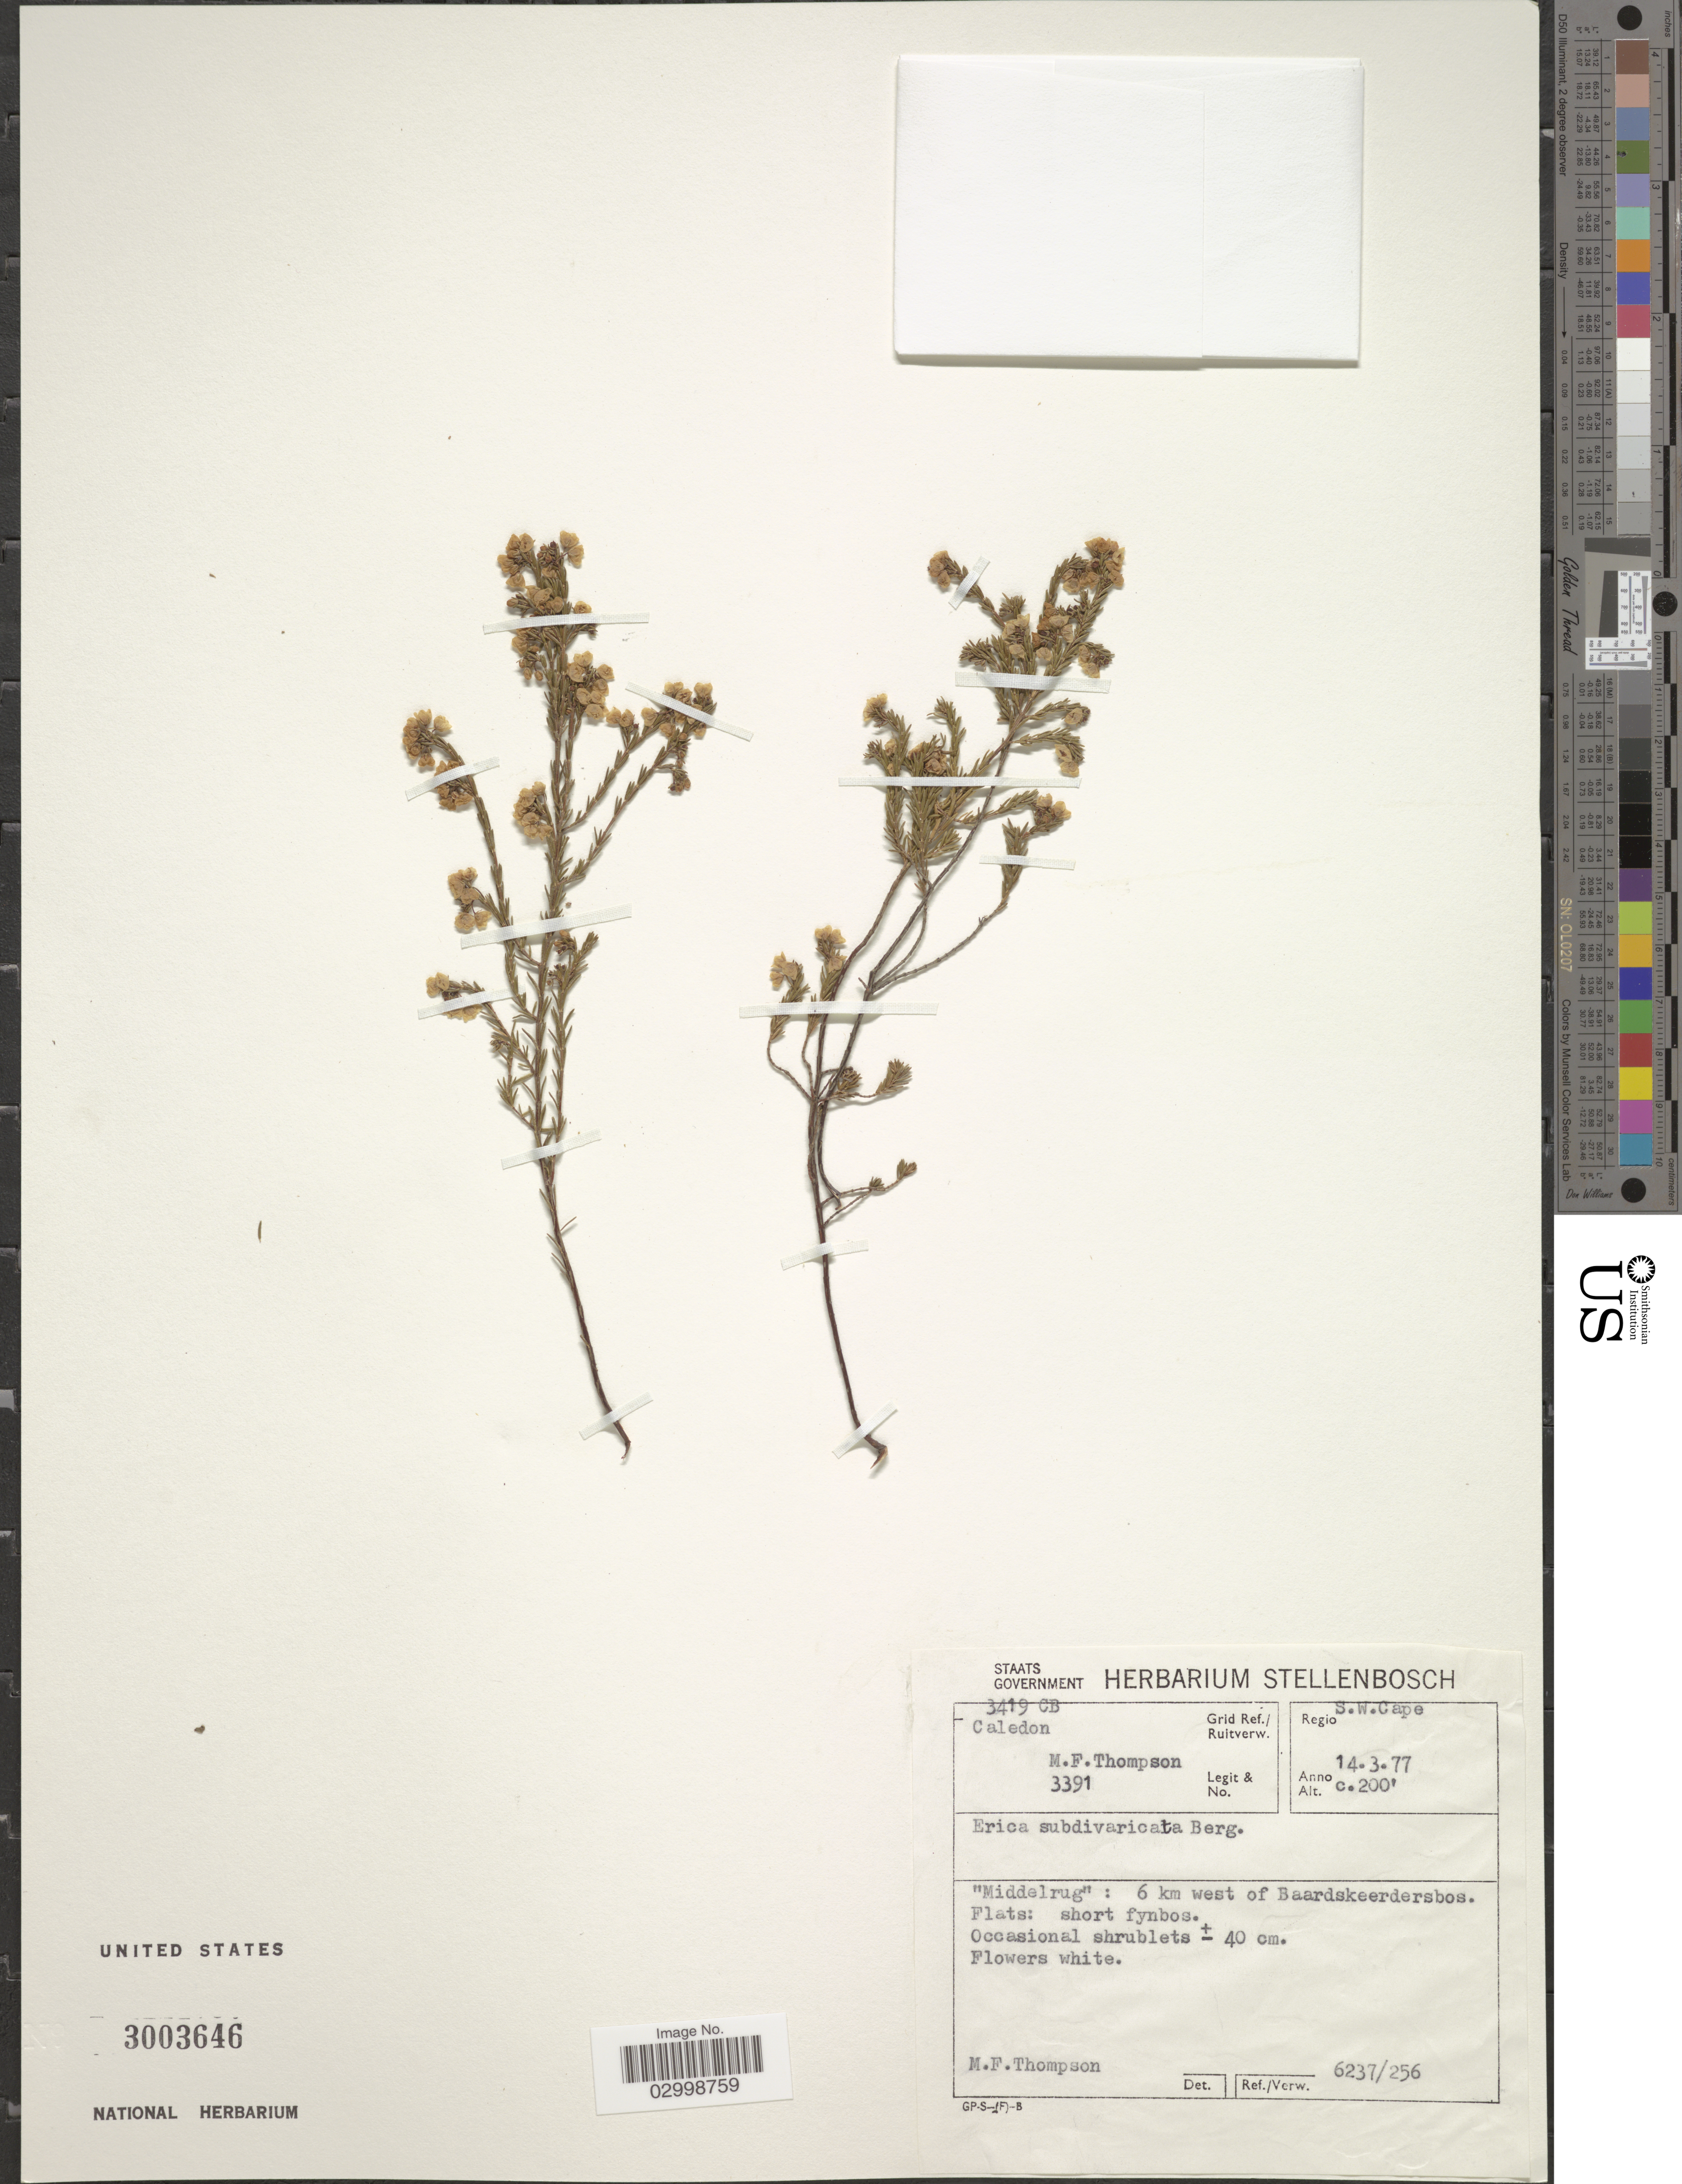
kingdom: Plantae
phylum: Tracheophyta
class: Magnoliopsida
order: Ericales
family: Ericaceae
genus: Erica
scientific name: Erica subdivaricata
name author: P.J. Bergius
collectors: M. F. Thompson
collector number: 3391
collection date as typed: Transcribed d/m/y: 14/3/77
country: South Africa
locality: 3419 CB Caledon Grid Ref./ Ruitverw. Regio S. W. Cape. 'Middelrug': 6 km west of Baardskeerdersbos.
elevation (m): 61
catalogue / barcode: US 3003646